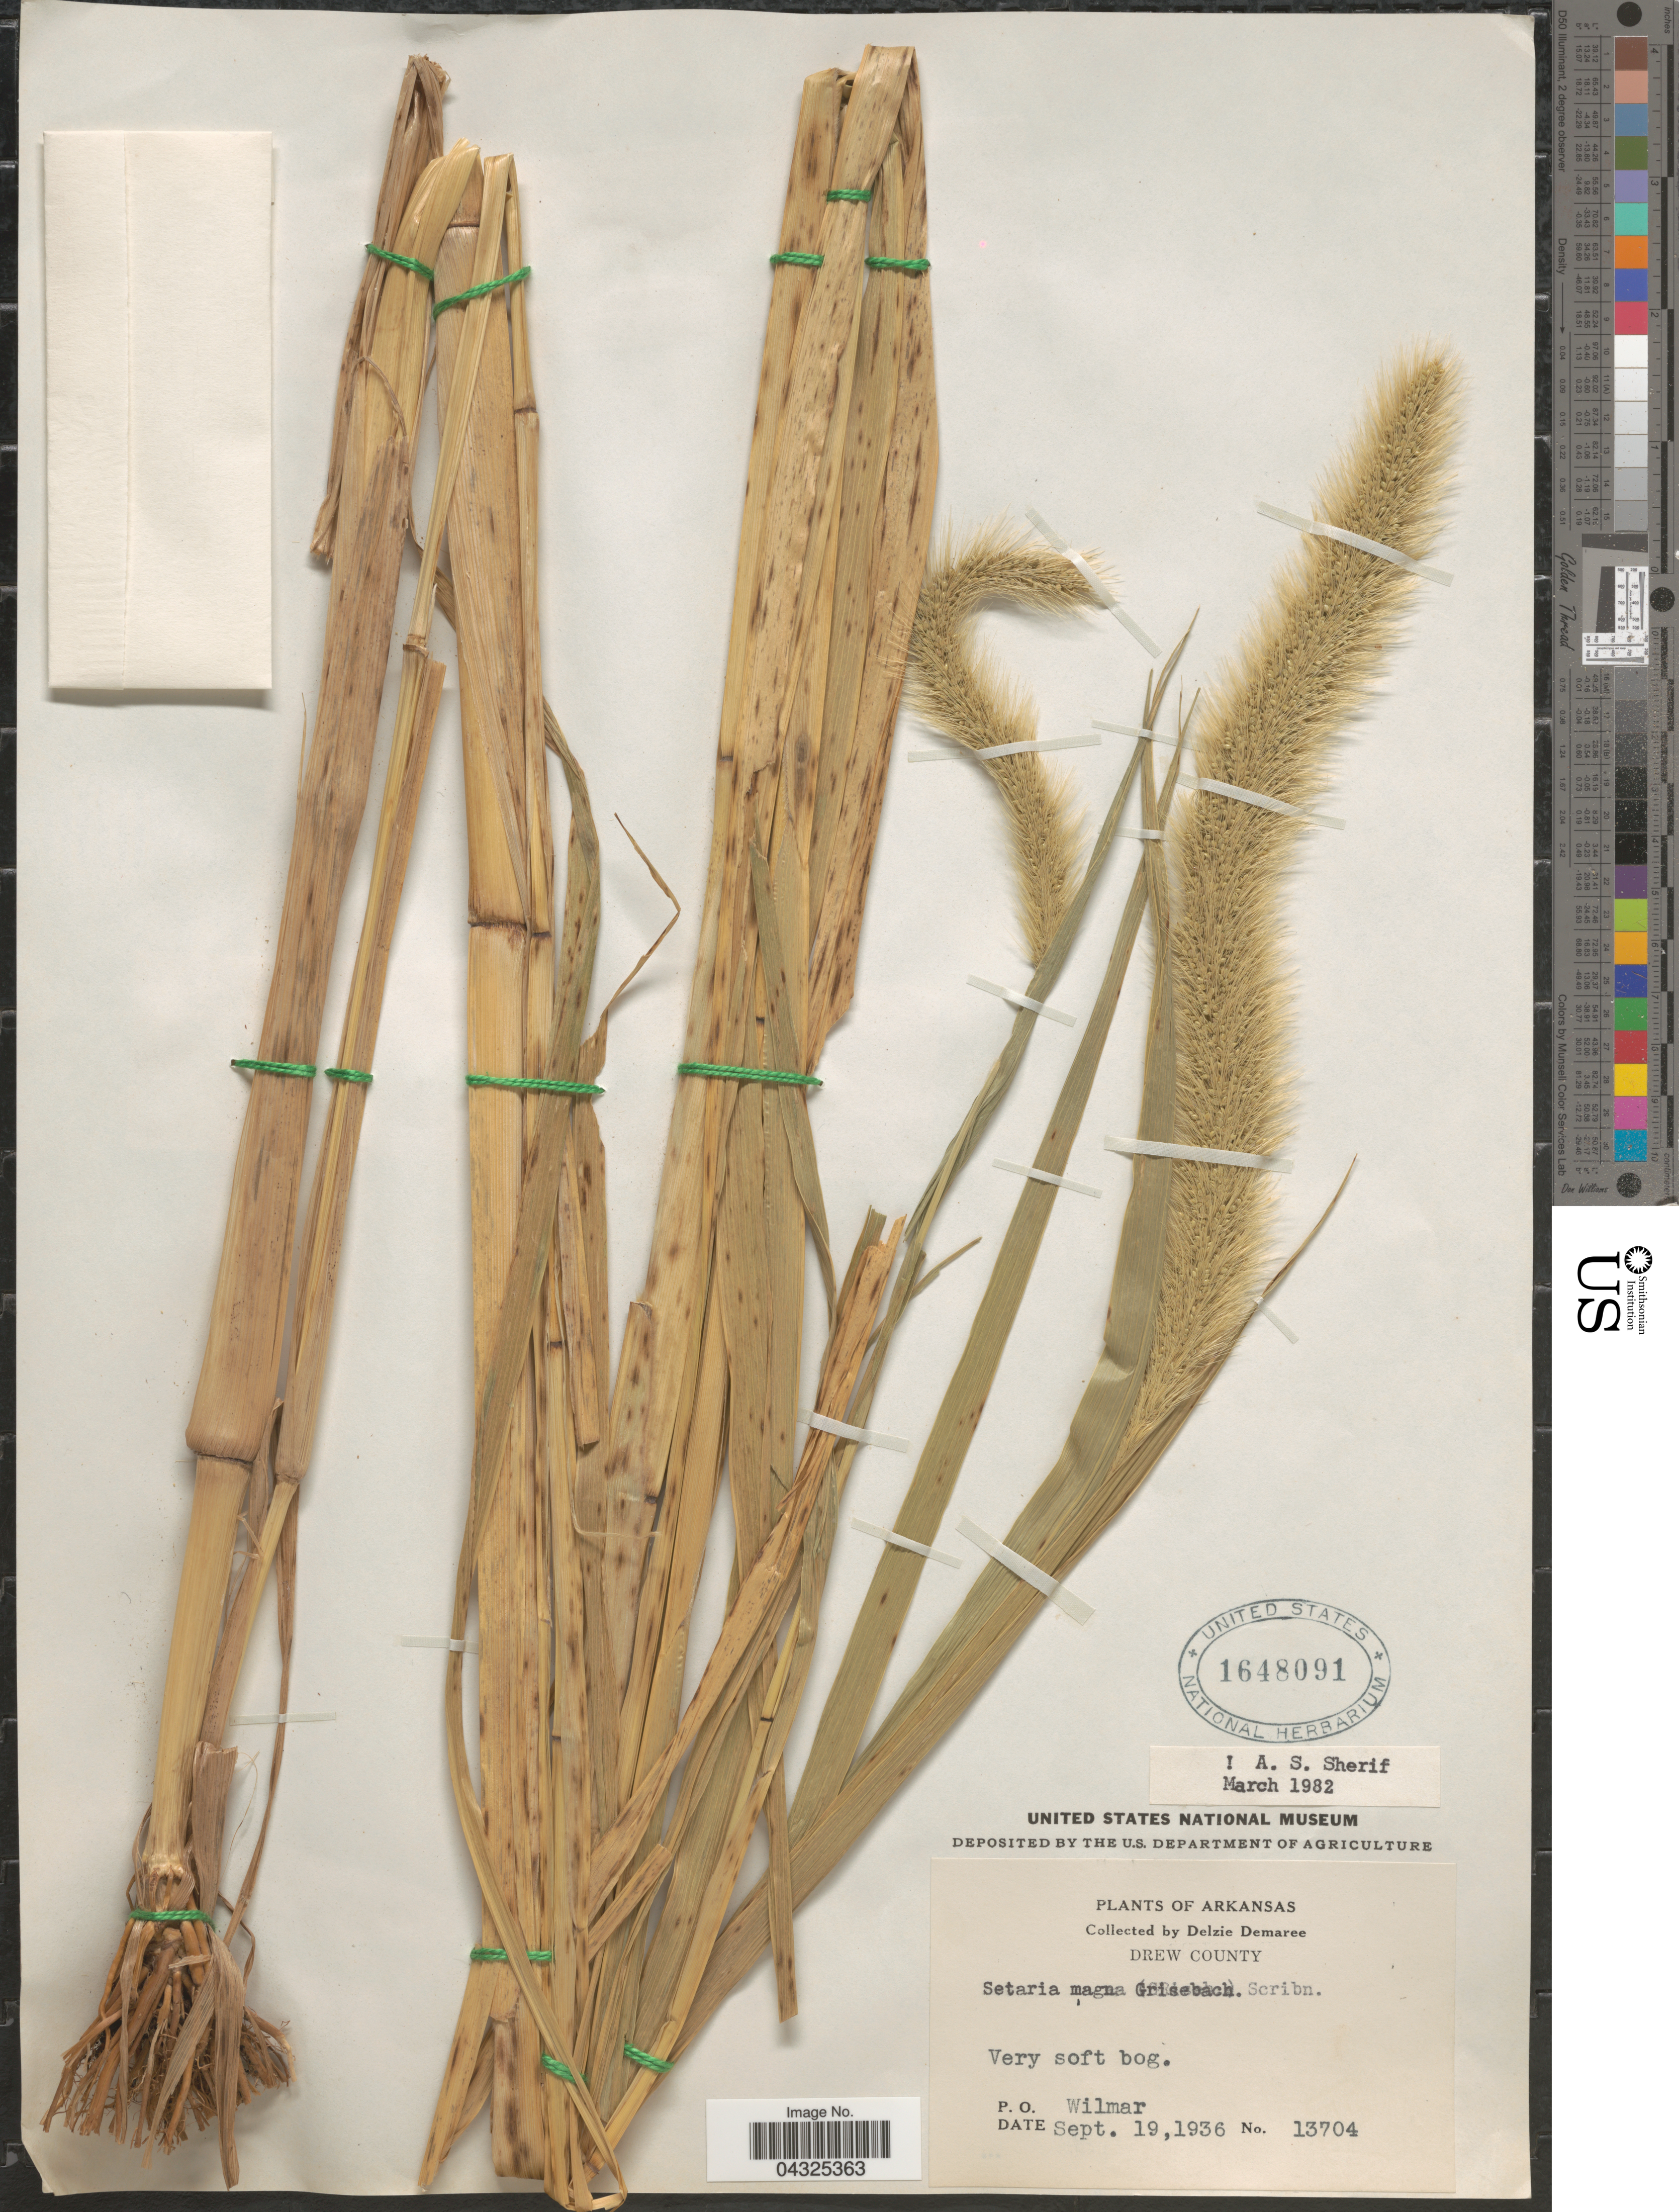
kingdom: Plantae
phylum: Tracheophyta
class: Liliopsida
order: Poales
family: Poaceae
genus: Setaria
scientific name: Setaria magna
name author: Griseb.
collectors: D. Demaree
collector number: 13704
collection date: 1936-09-19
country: United States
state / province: Arkansas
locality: Drew County. P. O. Wilmar.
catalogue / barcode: US 1648091